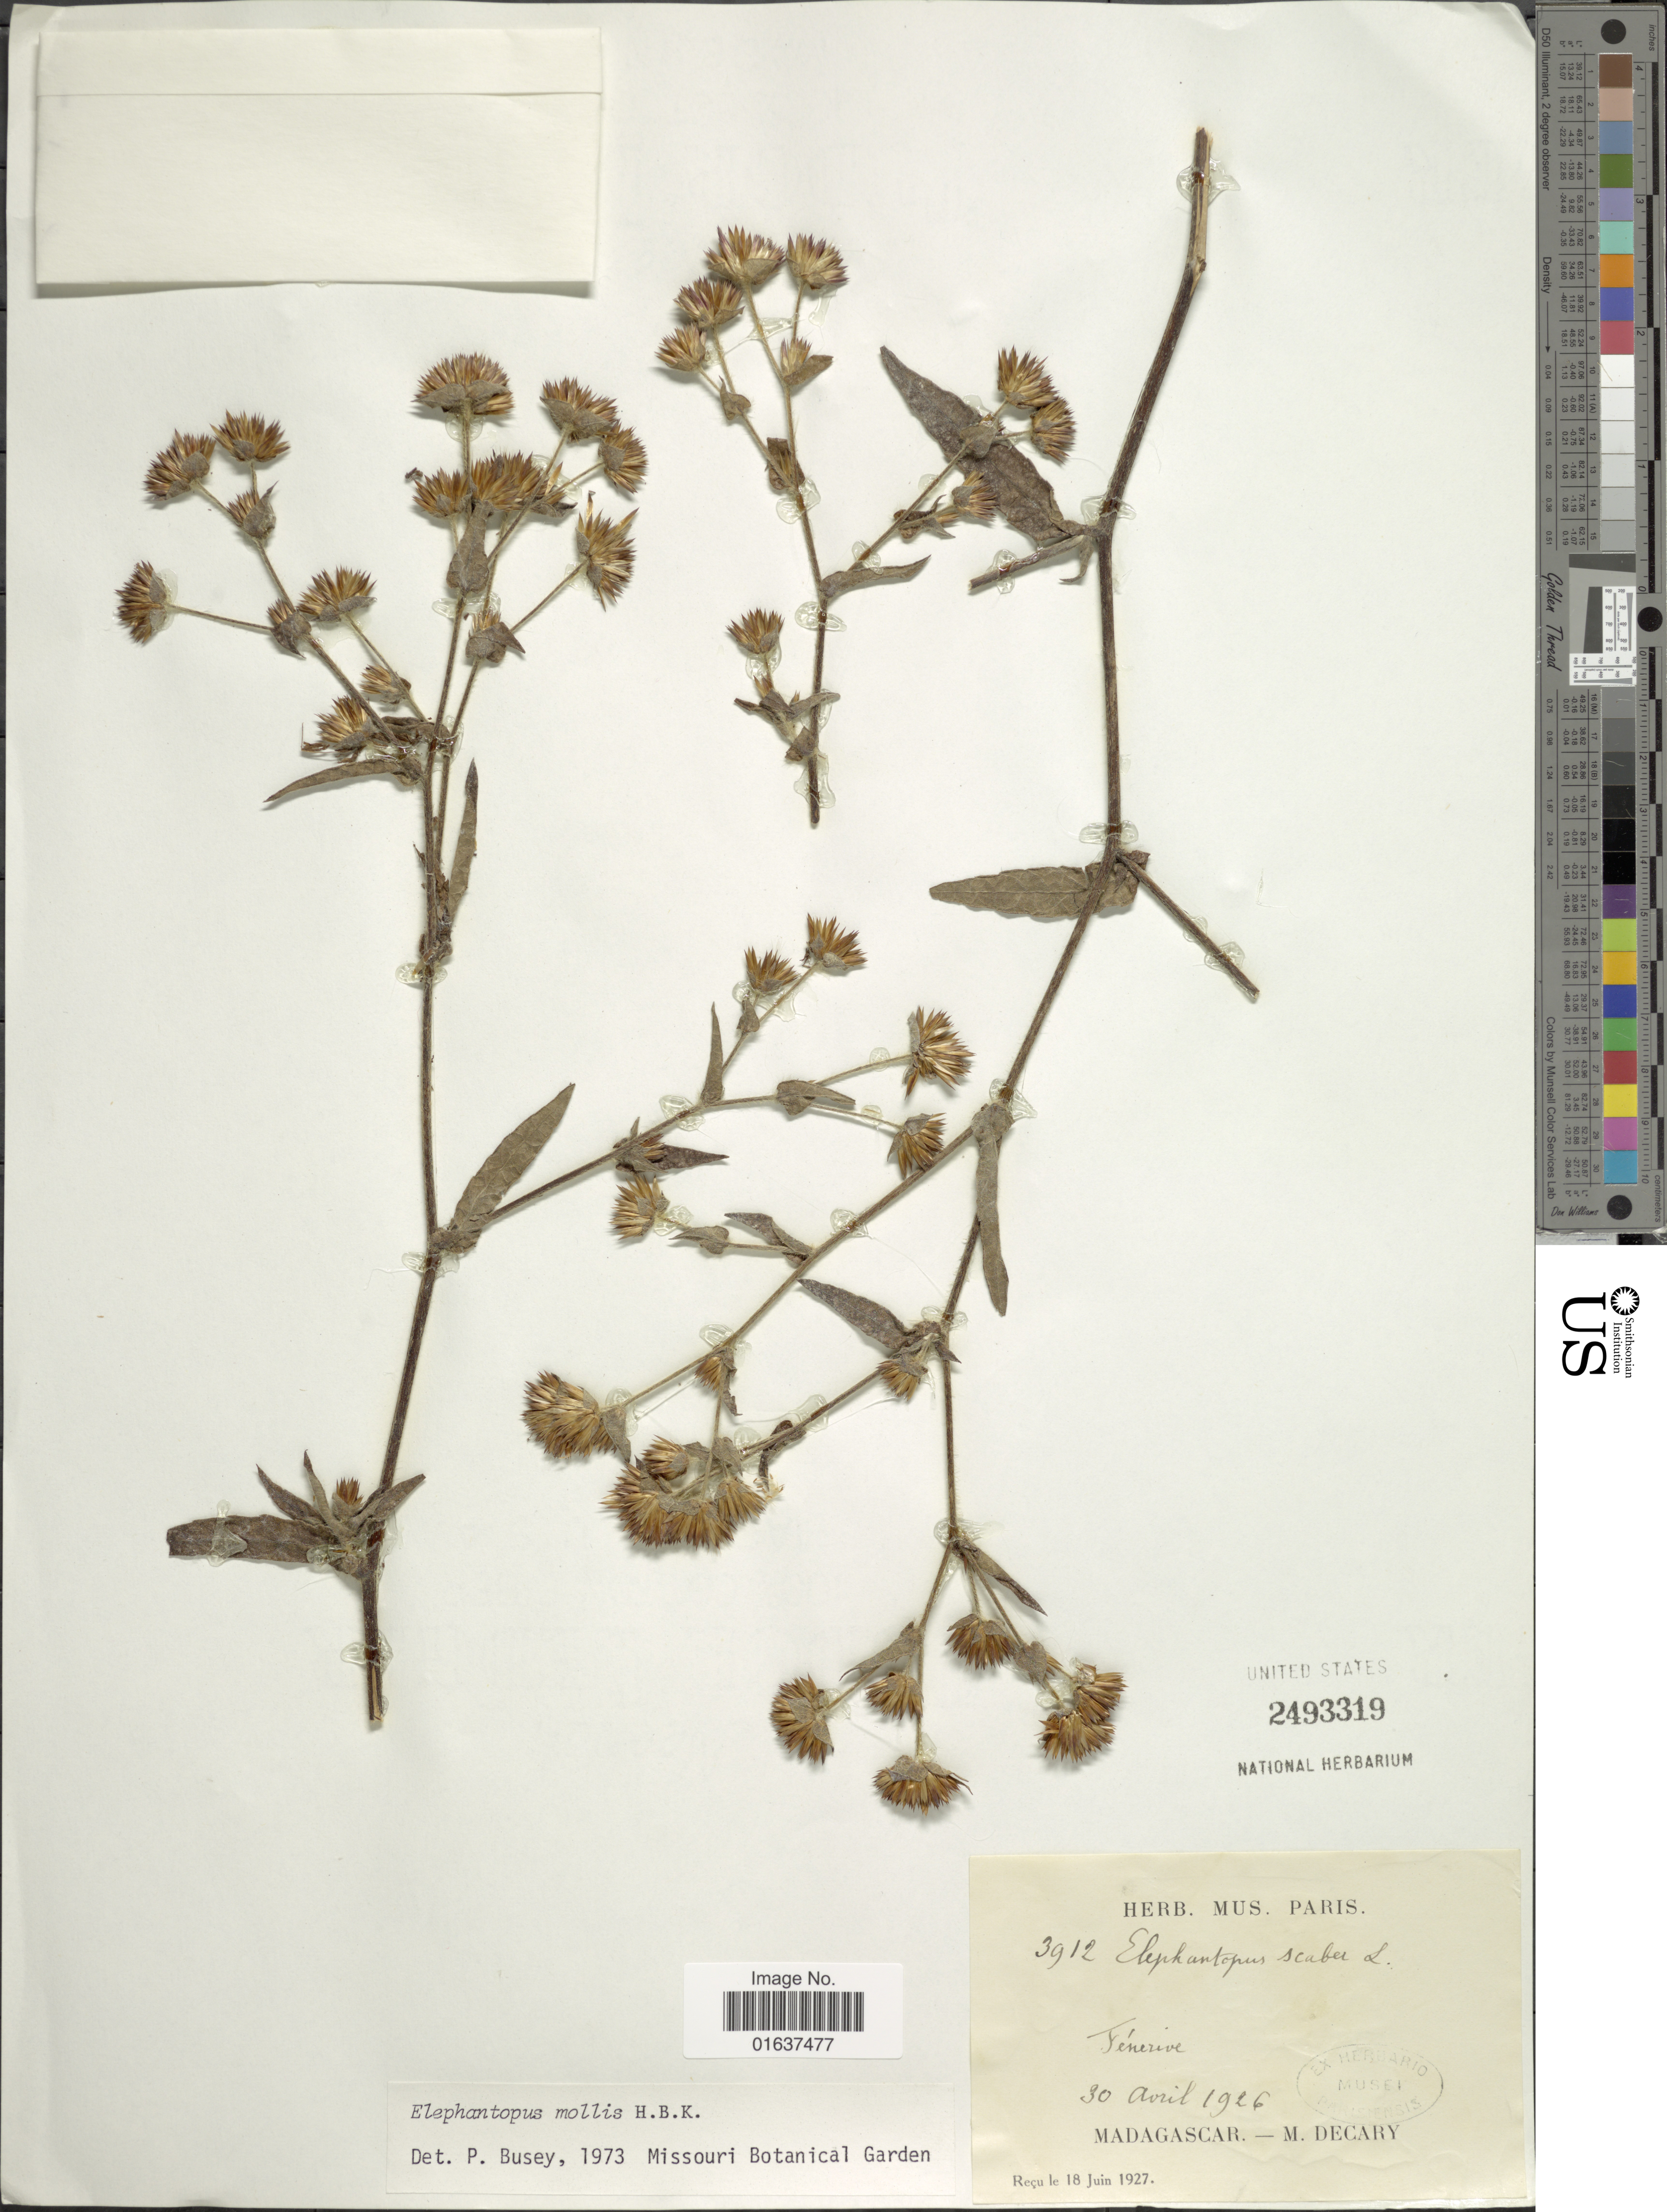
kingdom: Plantae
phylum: Tracheophyta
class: Magnoliopsida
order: Asterales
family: Asteraceae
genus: Elephantopus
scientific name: Elephantopus mollis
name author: Kunth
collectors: R. Decary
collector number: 3912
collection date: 1926-04-30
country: Madagascar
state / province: Analanjirofo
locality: Fenerive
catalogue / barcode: US 2493319